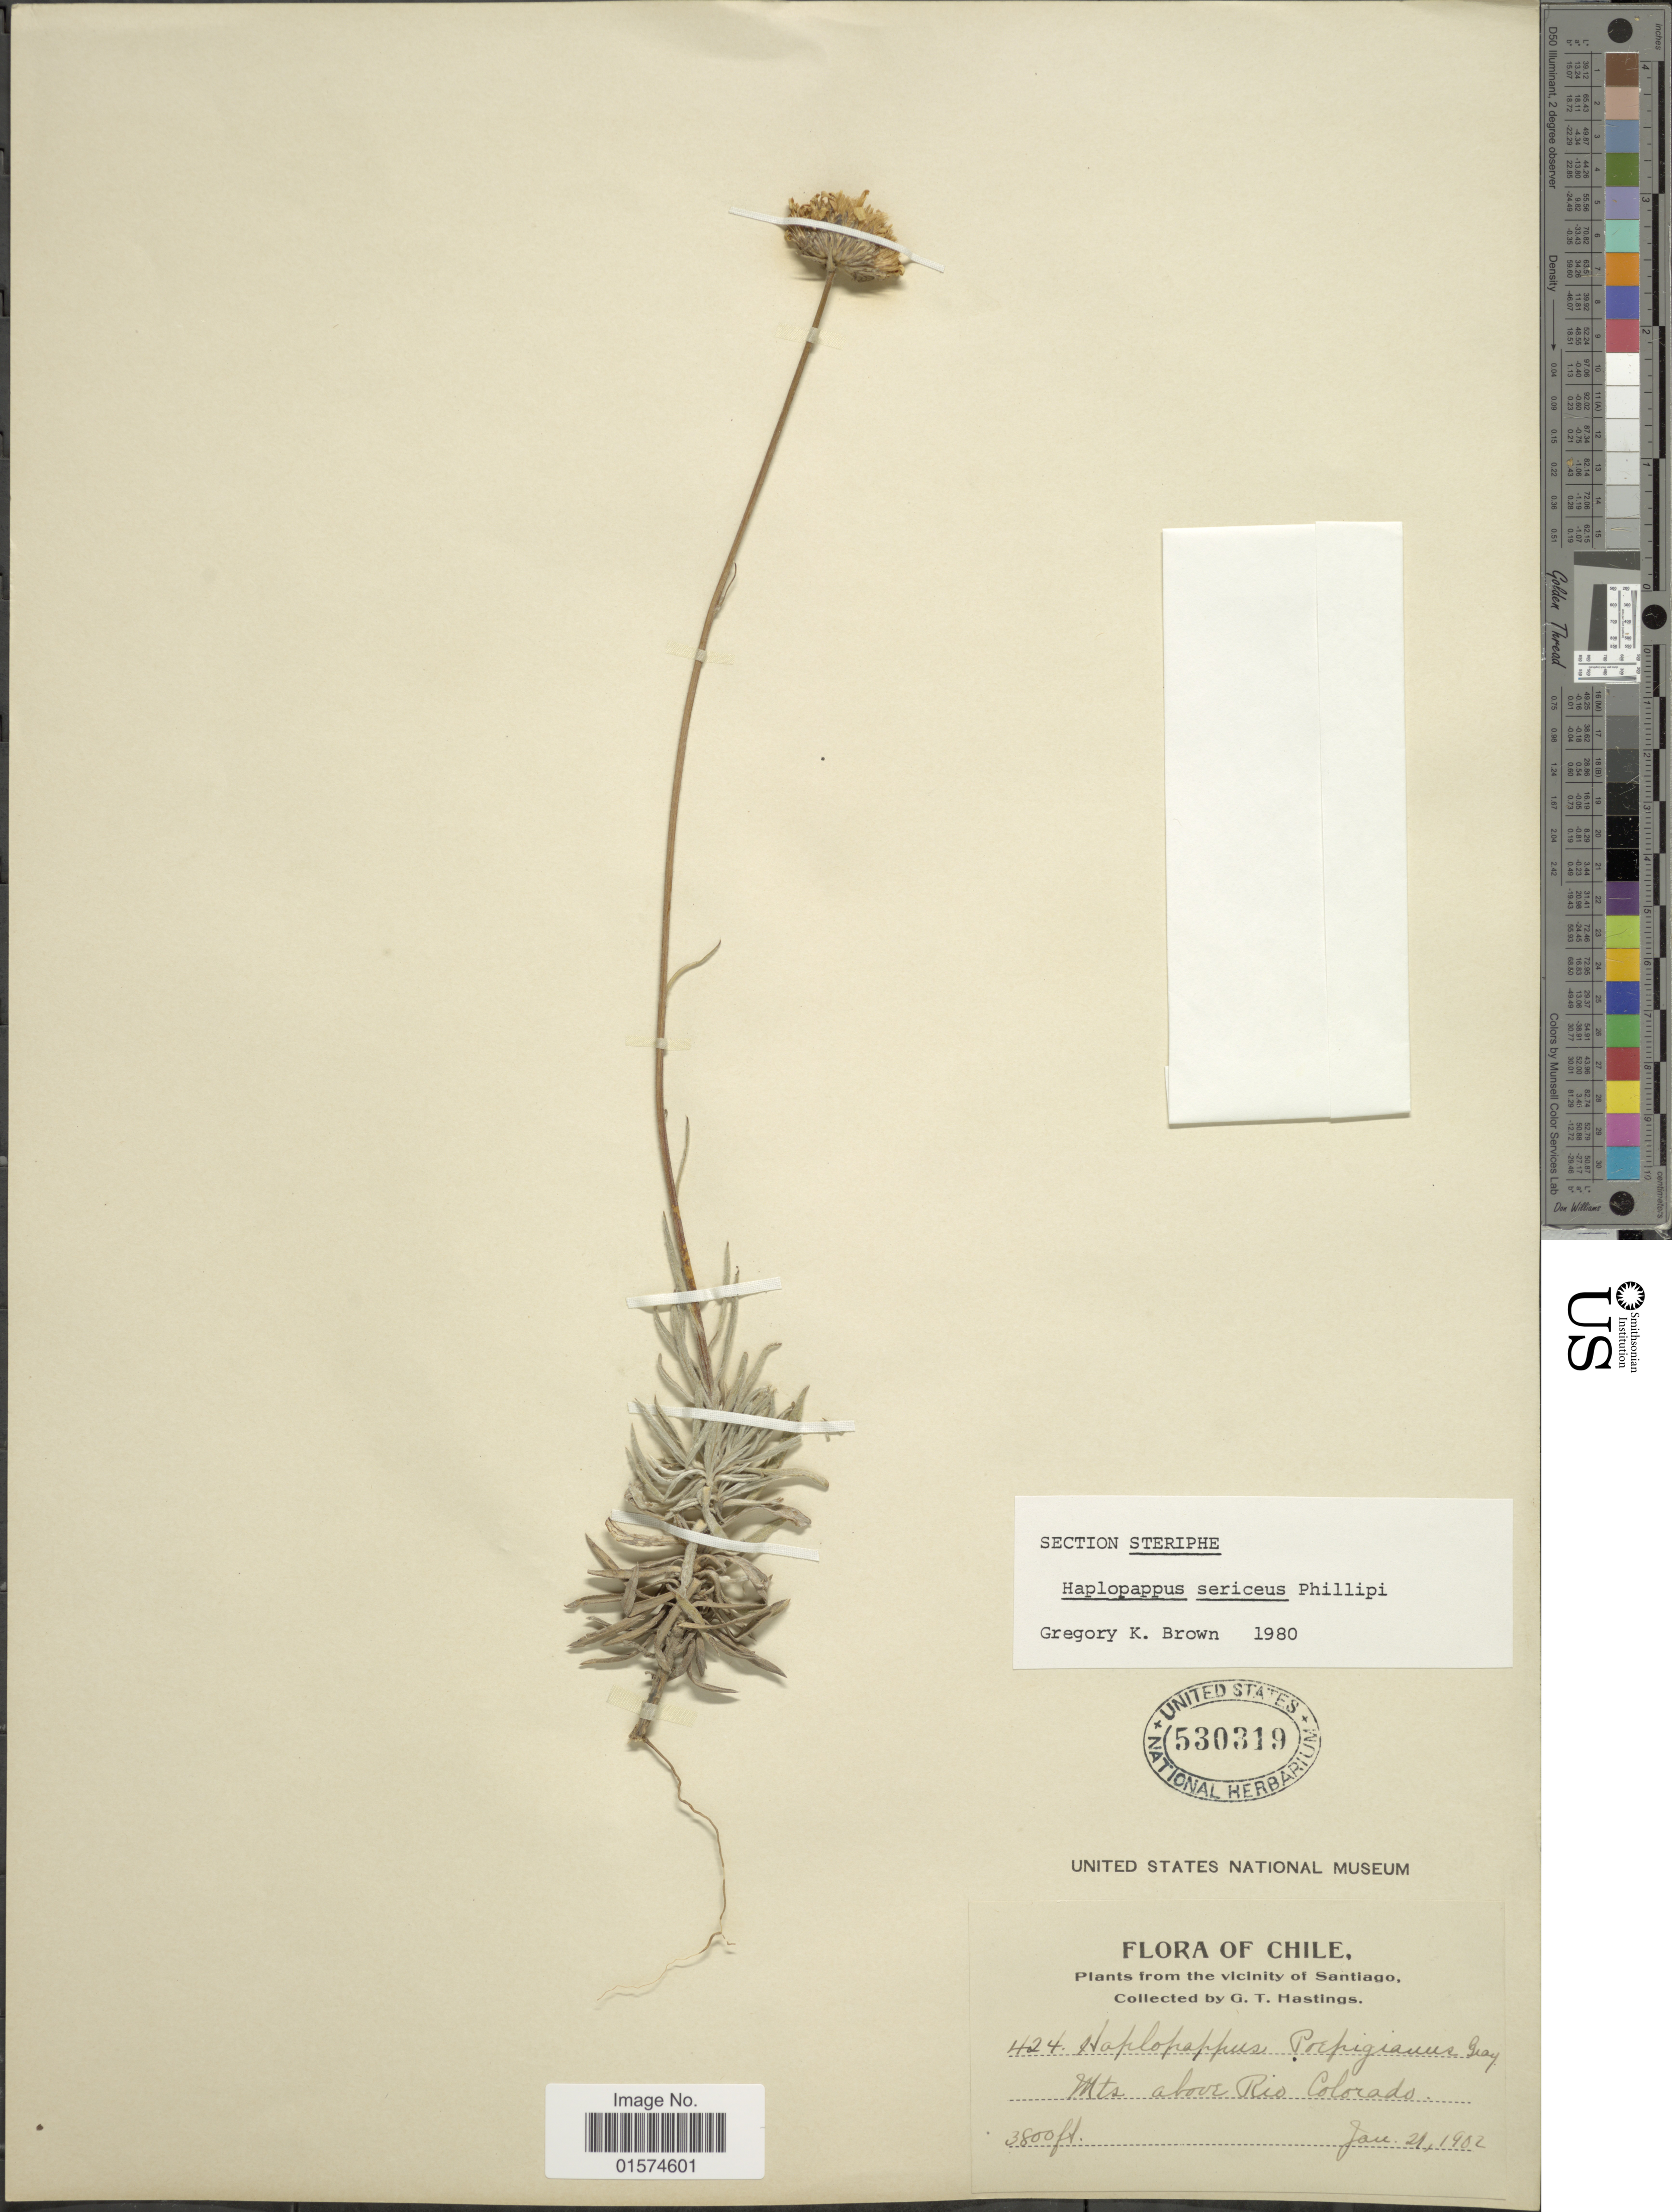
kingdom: Plantae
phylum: Tracheophyta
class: Magnoliopsida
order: Asterales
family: Asteraceae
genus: Haplopappus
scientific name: Haplopappus sericeus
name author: Phil.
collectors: G. Hastings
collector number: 424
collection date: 1902-01-21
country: Chile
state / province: Región Metropolitana (RM)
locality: The vicinity of Santiago, Mts above Rio Colorado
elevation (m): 1158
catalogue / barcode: US 530319